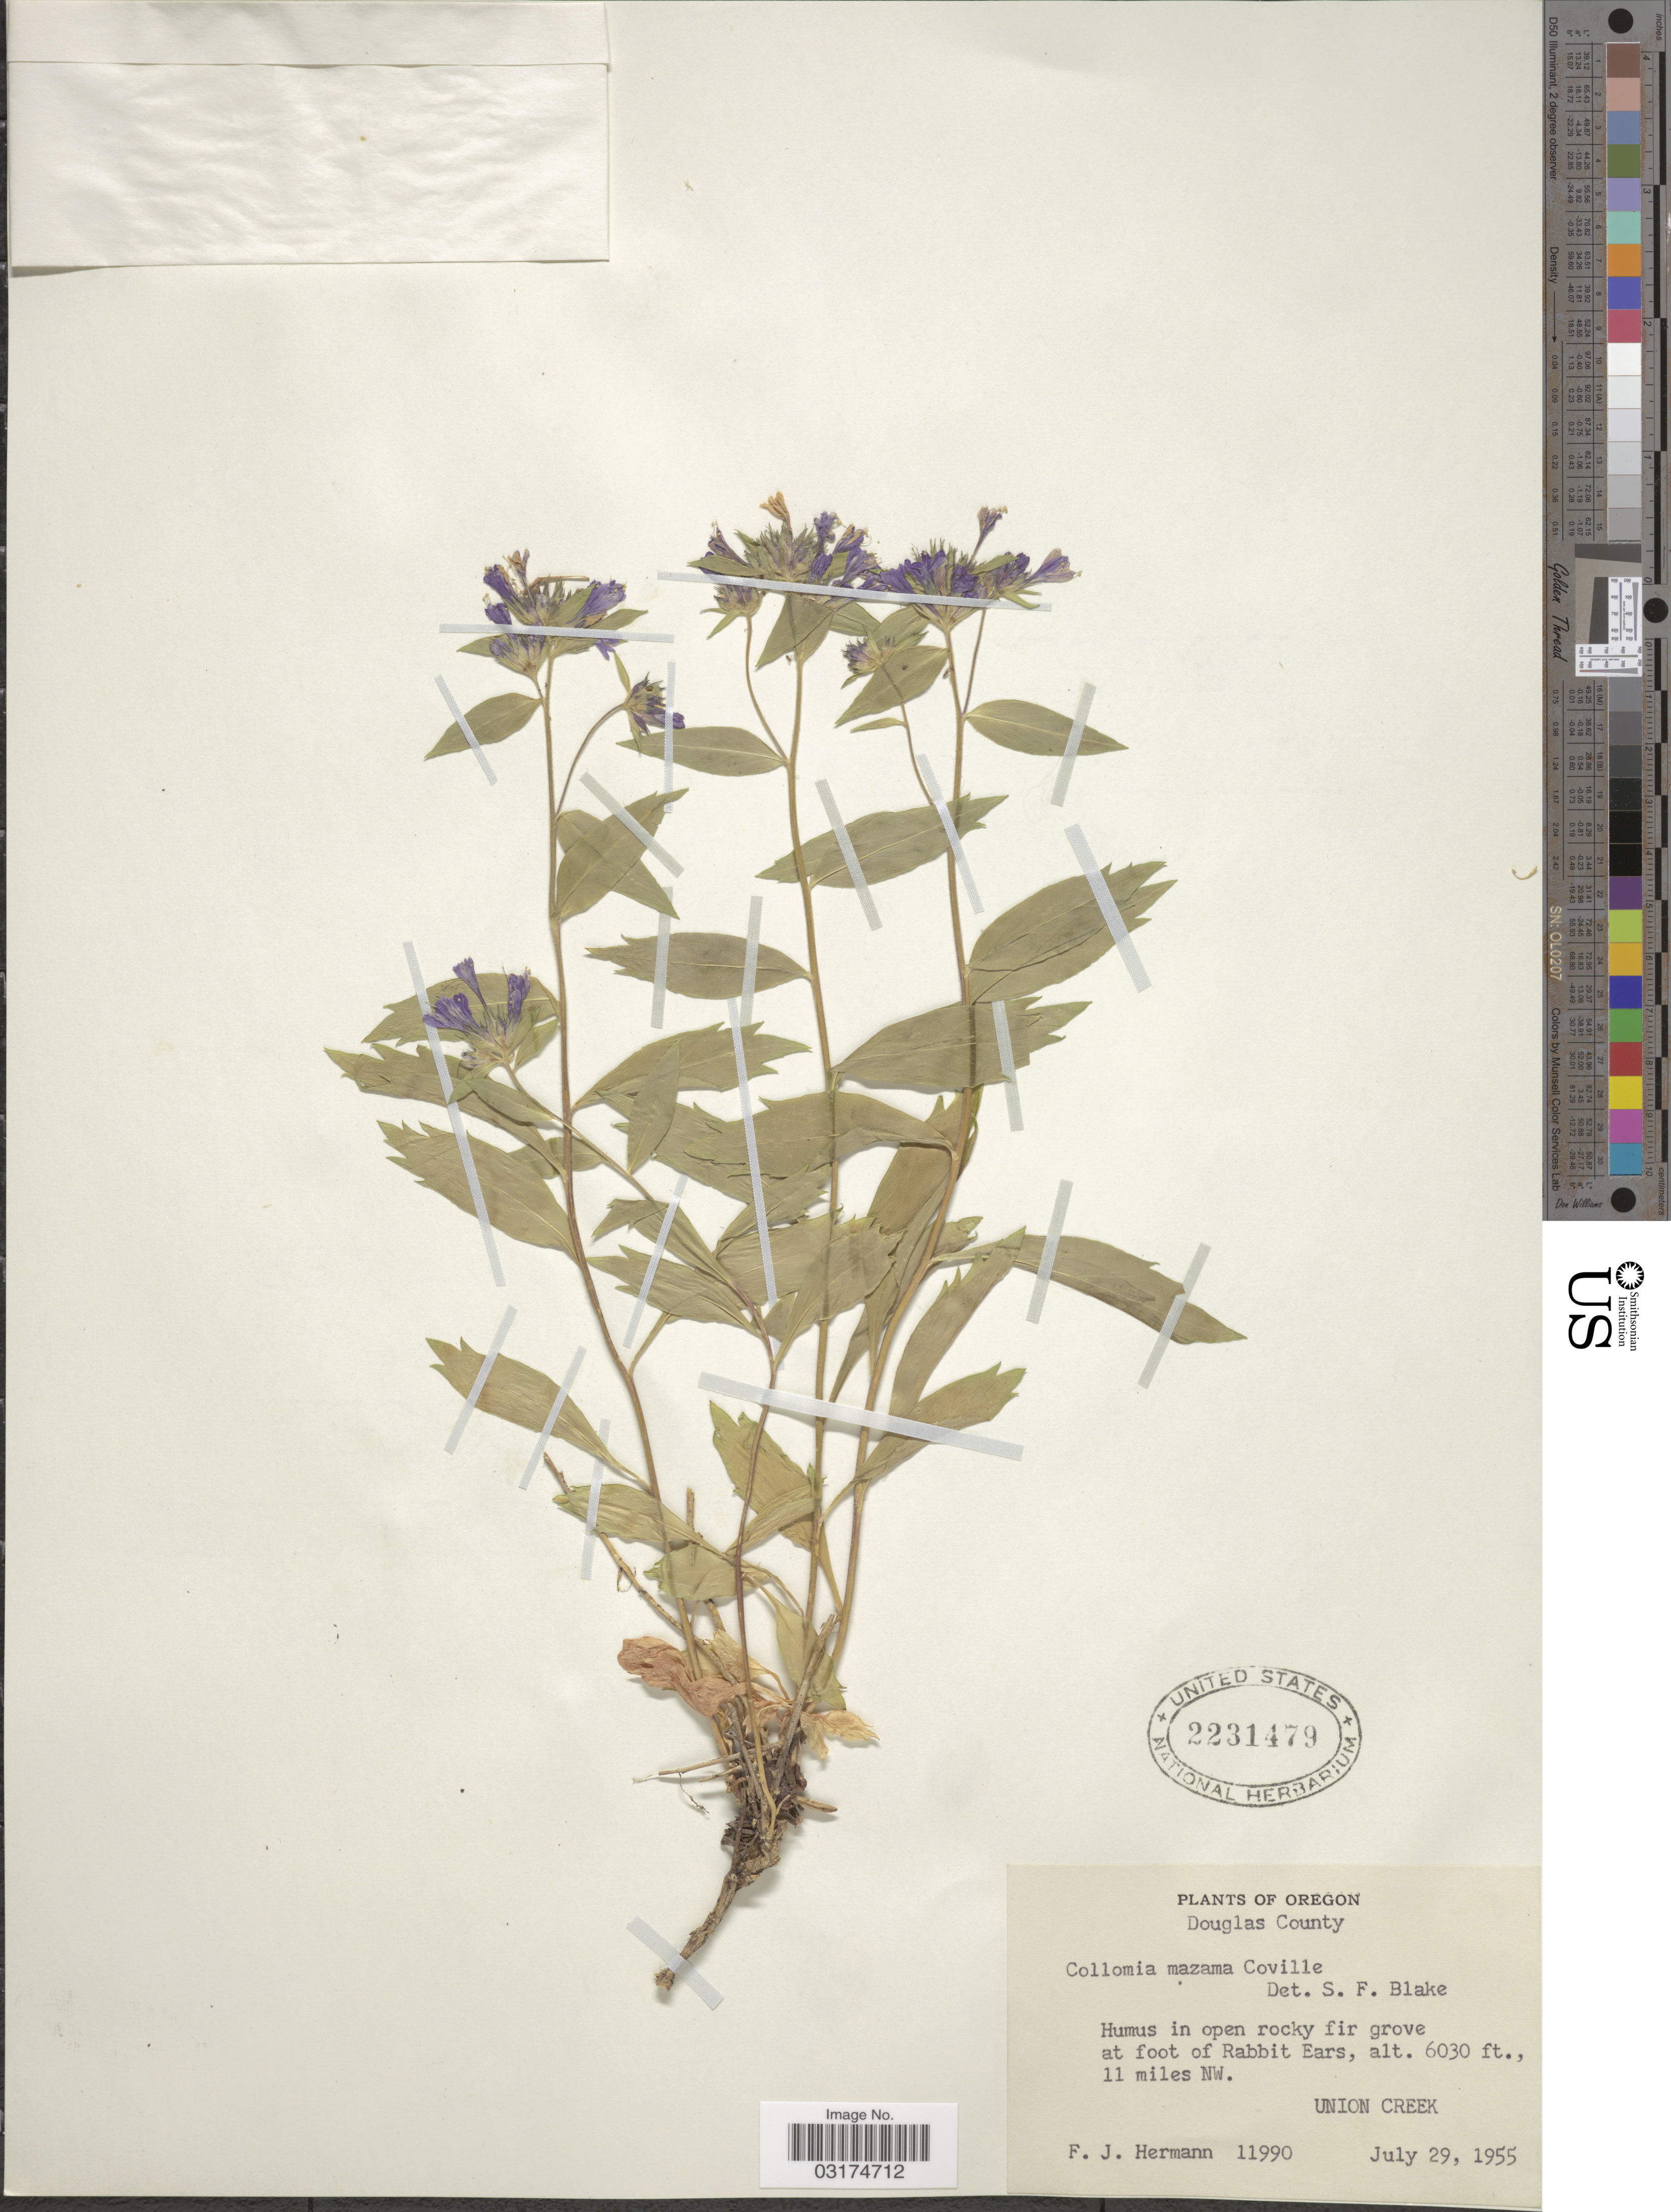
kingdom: Plantae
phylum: Tracheophyta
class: Magnoliopsida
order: Ericales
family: Polemoniaceae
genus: Collomia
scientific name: Collomia mazama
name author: Coville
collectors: F. J. Hermann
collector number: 11990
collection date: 1955-07-29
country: United States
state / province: Oregon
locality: Douglas County. Humus in open rocky fir grove at foot of Rabbit Ears, 11 miles NW. Union Creek.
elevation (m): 1838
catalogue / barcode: US 2231479